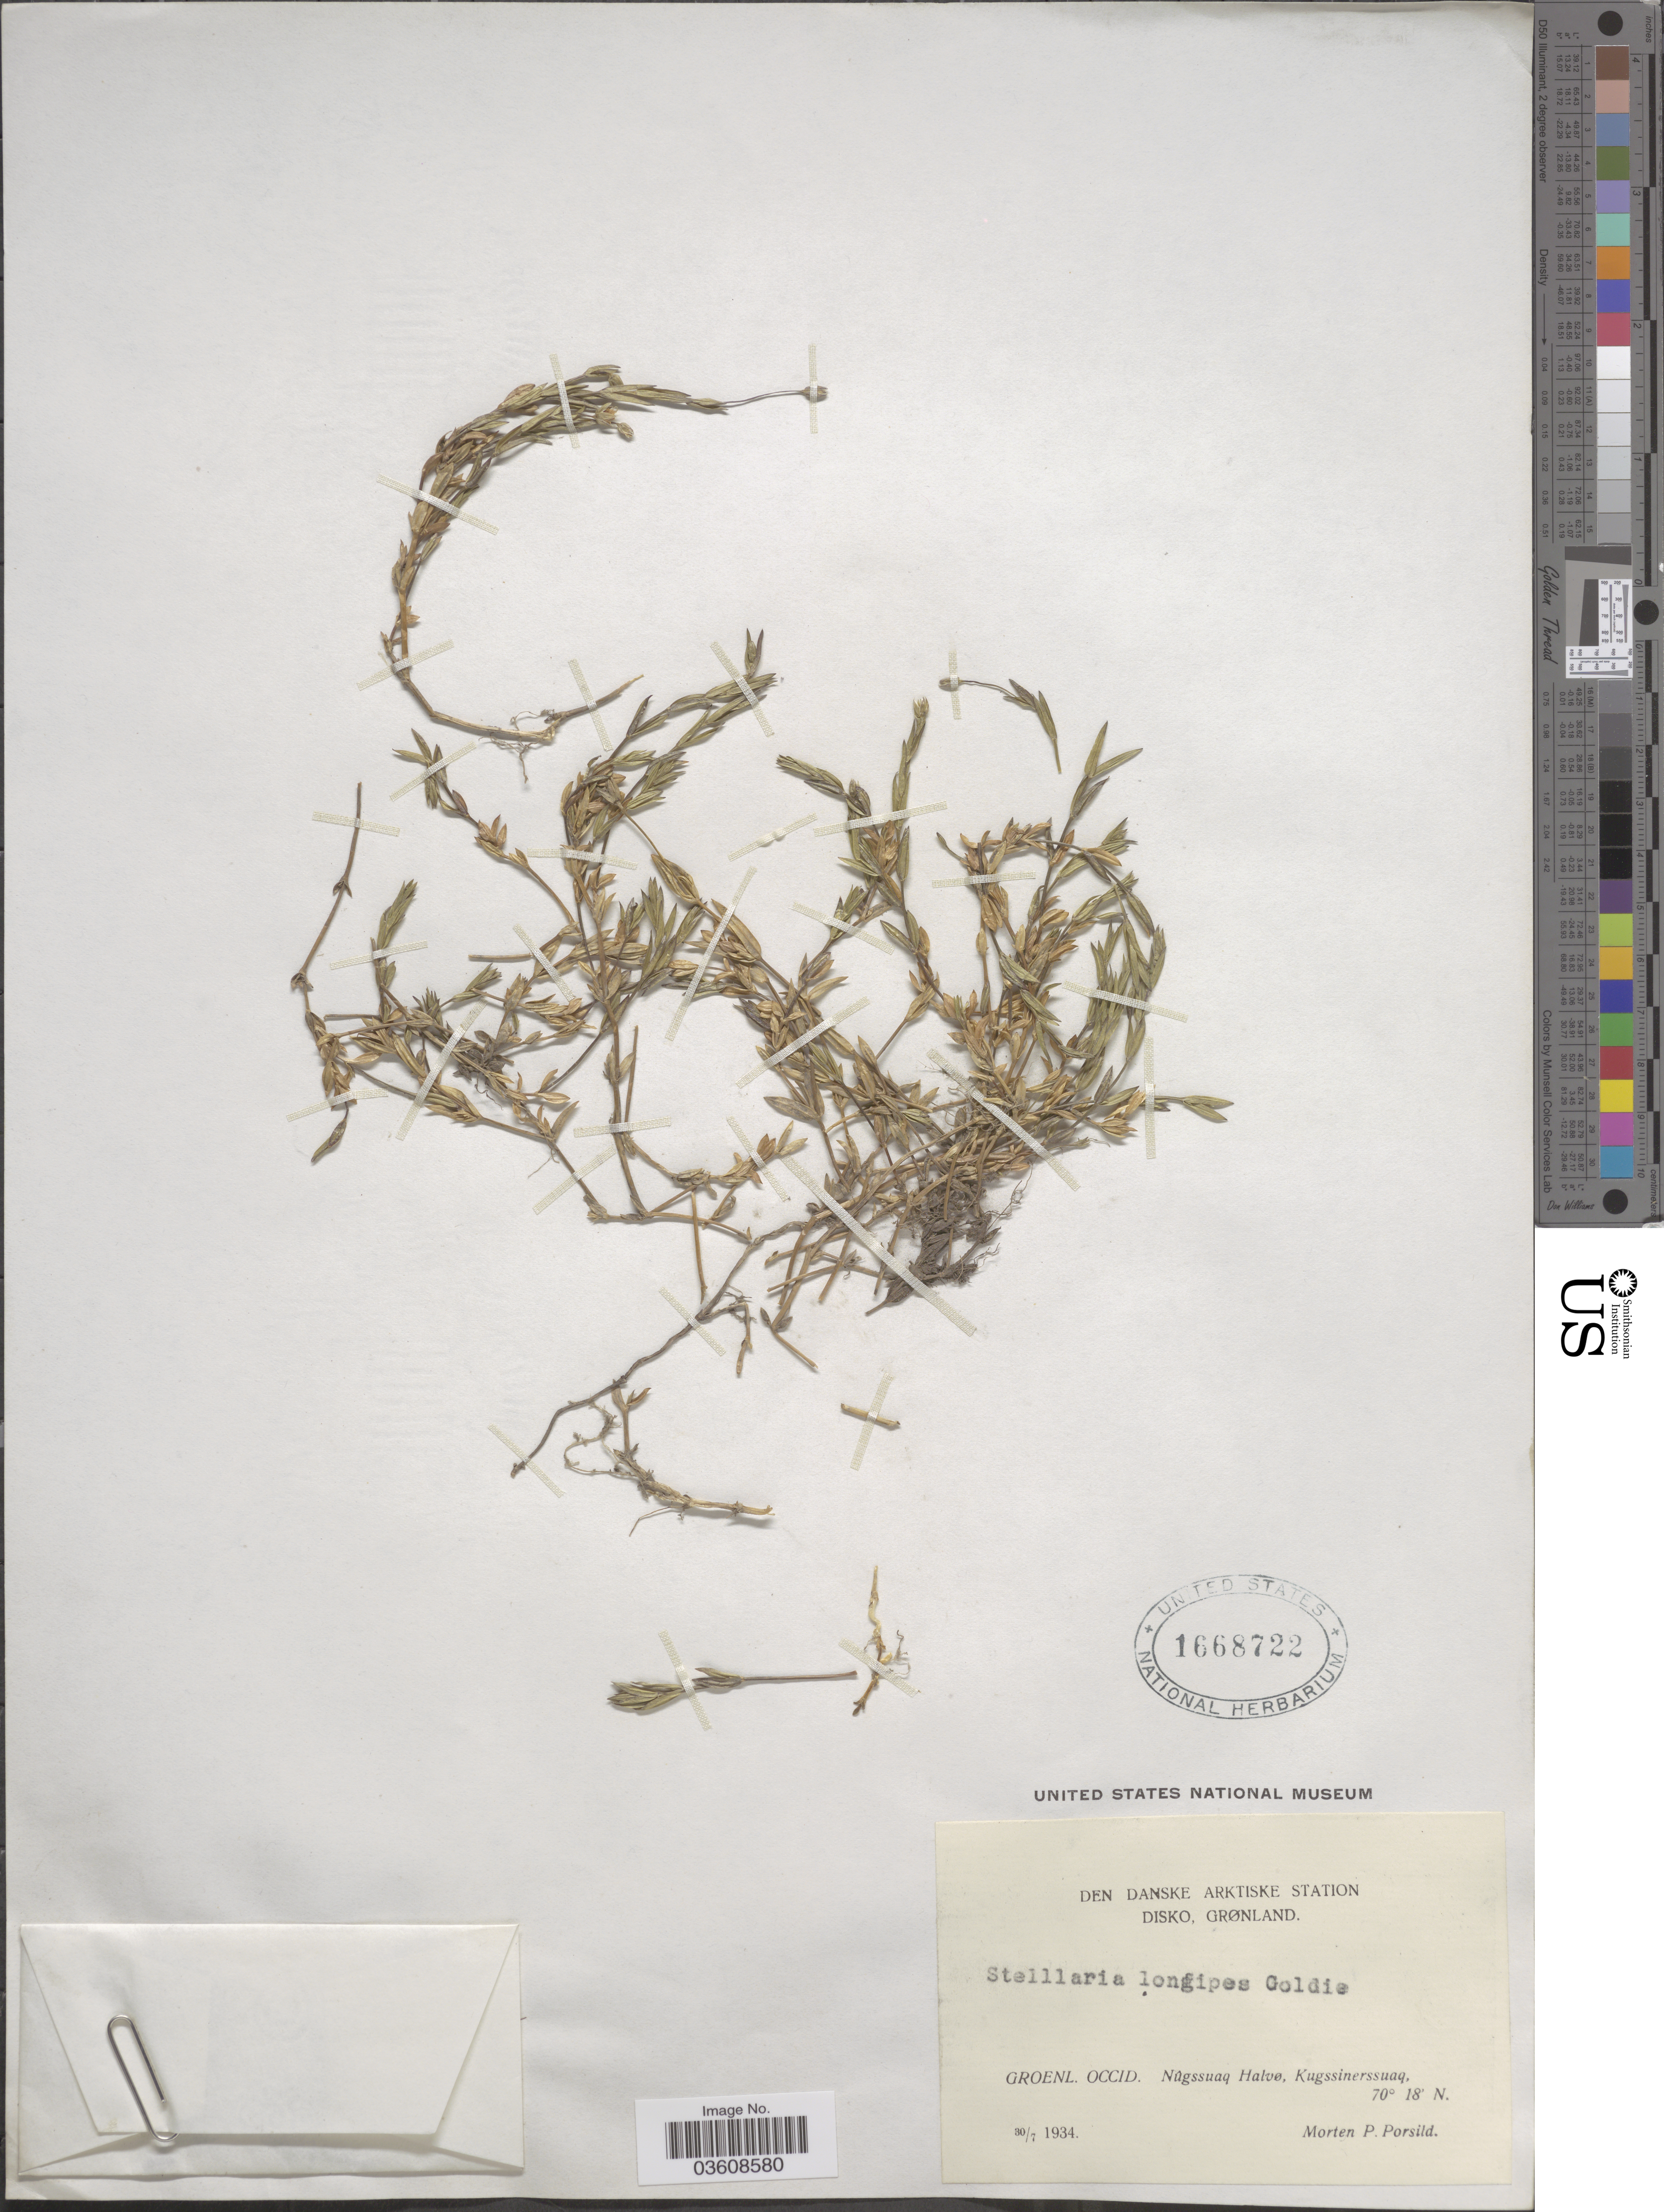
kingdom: Plantae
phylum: Tracheophyta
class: Magnoliopsida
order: Caryophyllales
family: Caryophyllaceae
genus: Stellaria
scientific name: Stellaria longipes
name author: Goldie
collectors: M. P. Porsild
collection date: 1934-07-30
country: Greenland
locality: Den Danske Arktiske Station Disko, Grønland. Groenl. Occid. Nûgssuaq Halvø, Kugssinerssuaq.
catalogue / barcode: US 1668722